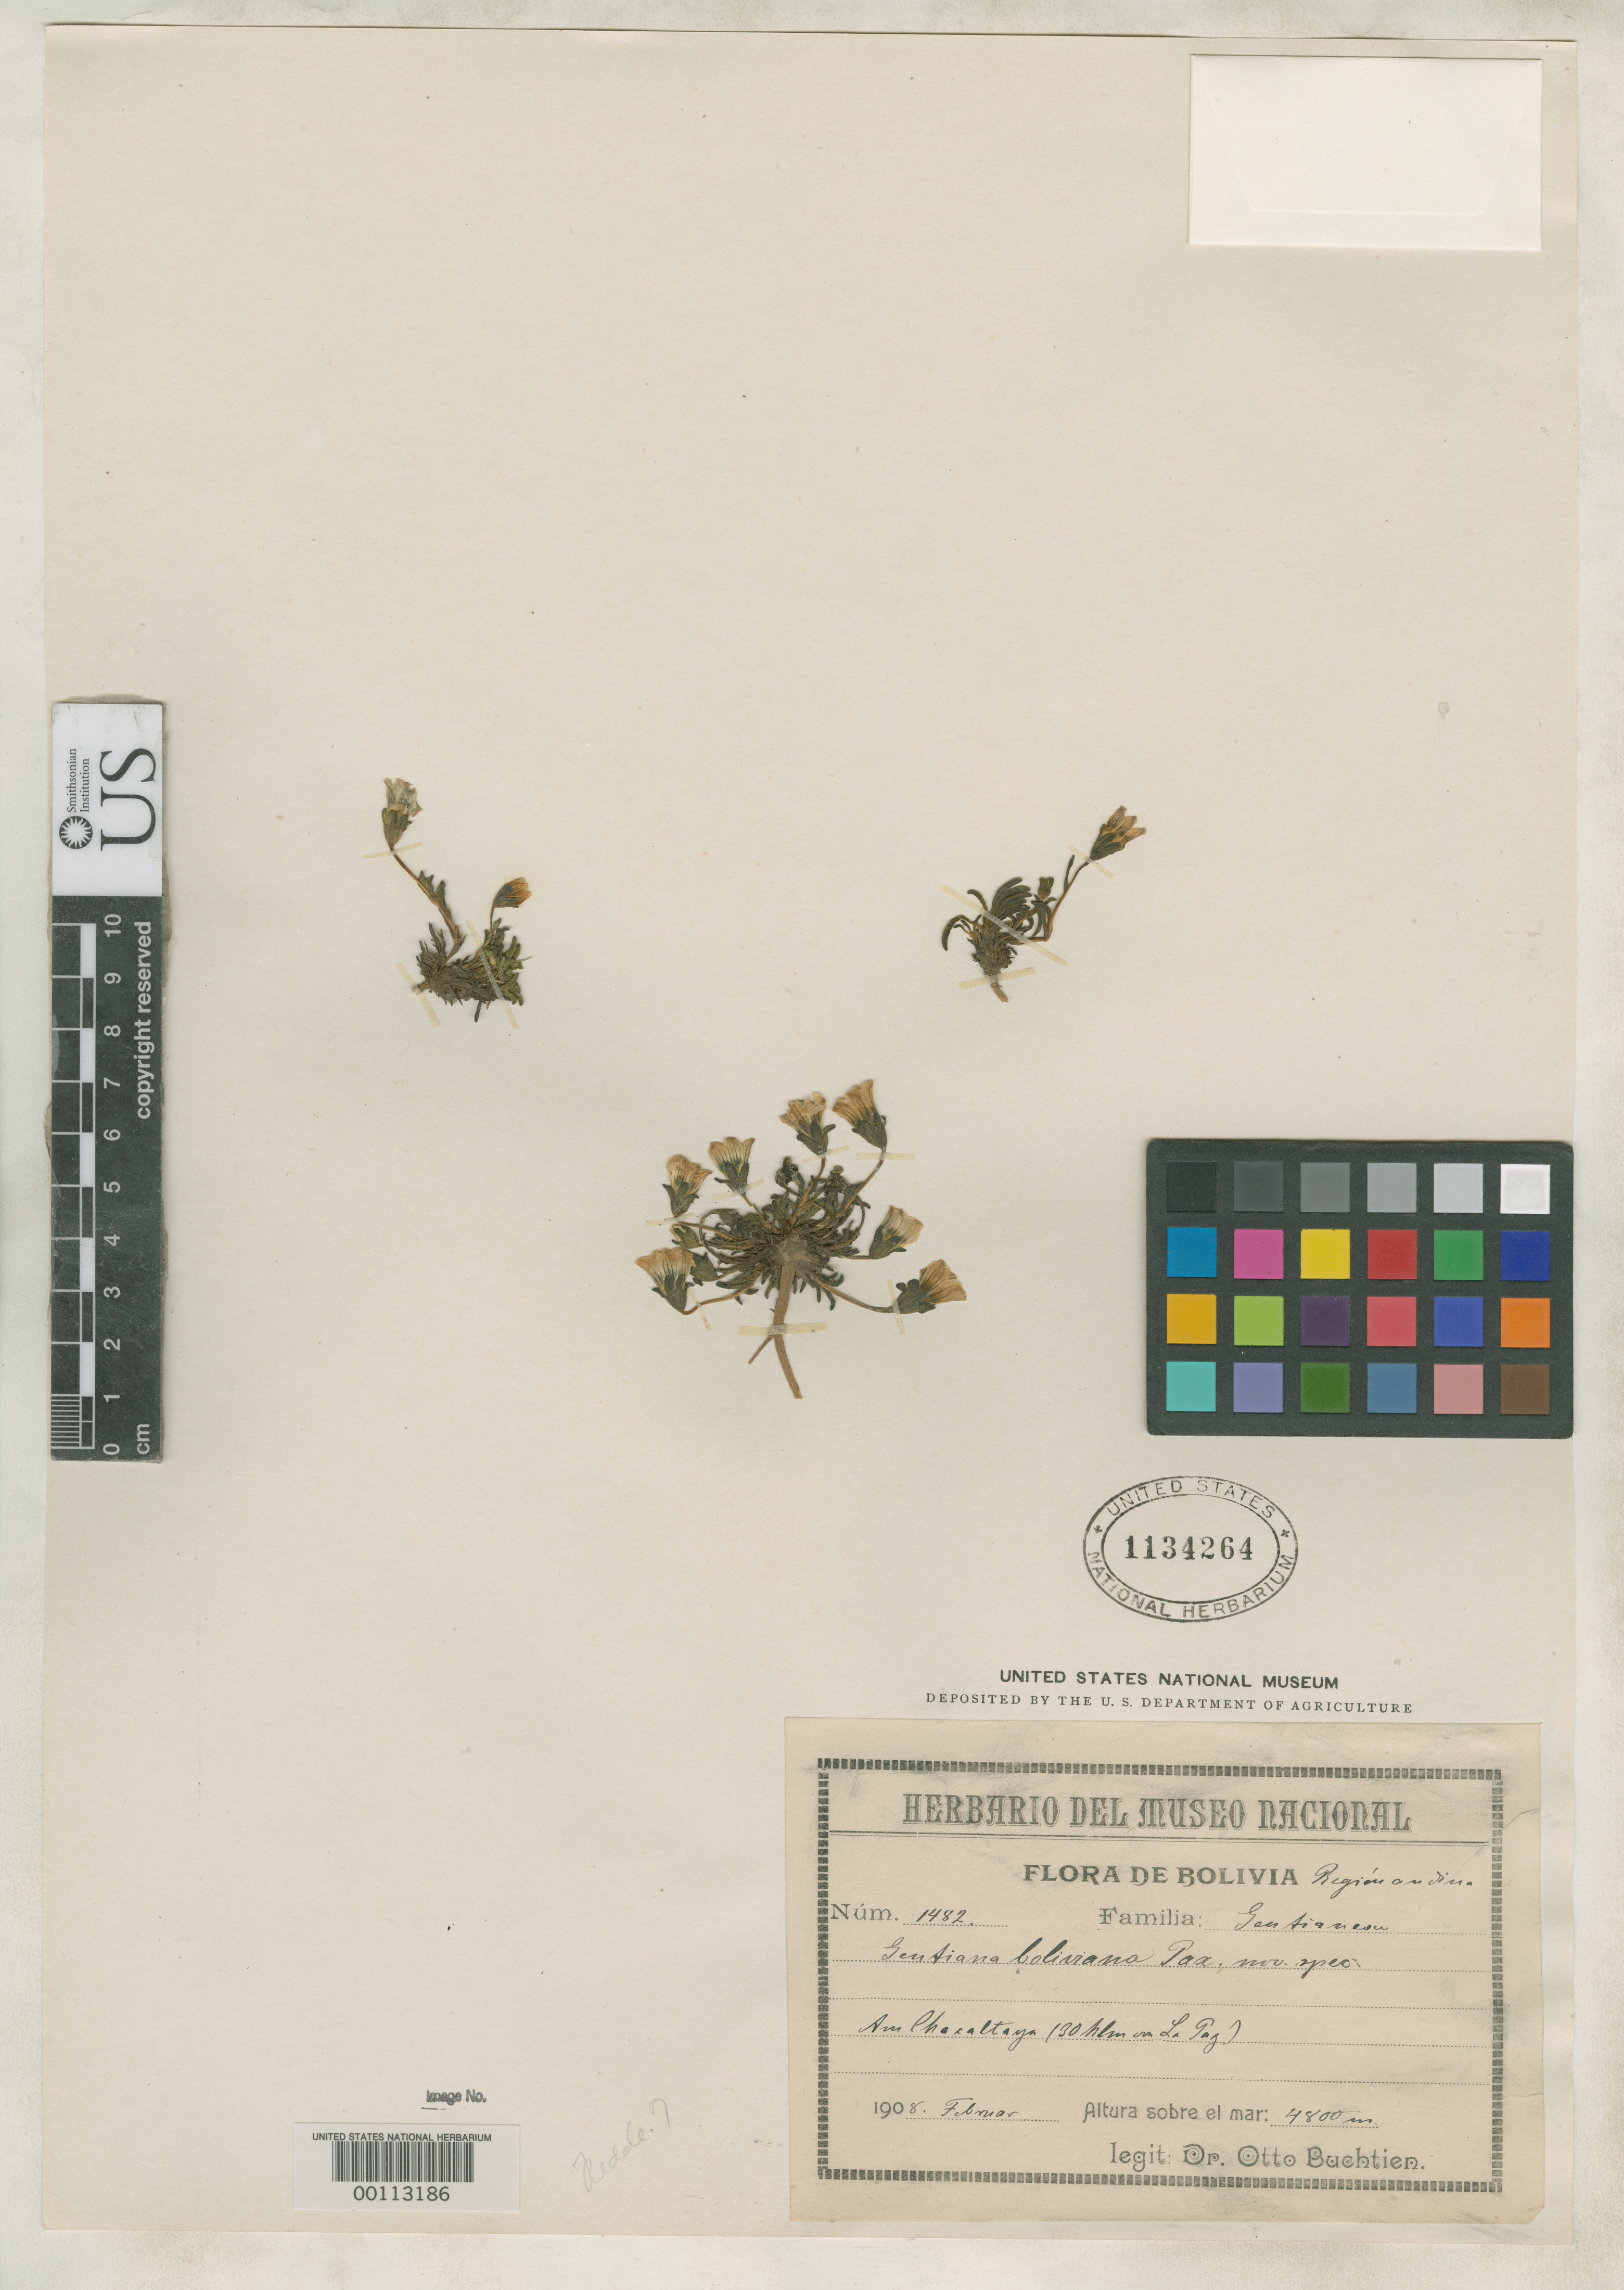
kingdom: Plantae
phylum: Tracheophyta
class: Magnoliopsida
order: Gentianales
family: Gentianaceae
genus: Gentiana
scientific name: Gentiana boliviana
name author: Pax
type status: Isotype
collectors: O. Buchtien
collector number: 1482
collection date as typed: Feb 1908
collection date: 1908-02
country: Bolivia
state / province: La Paz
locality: Ani Chacaltaya, 30 km from La Paz.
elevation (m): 4800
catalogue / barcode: US 1134264